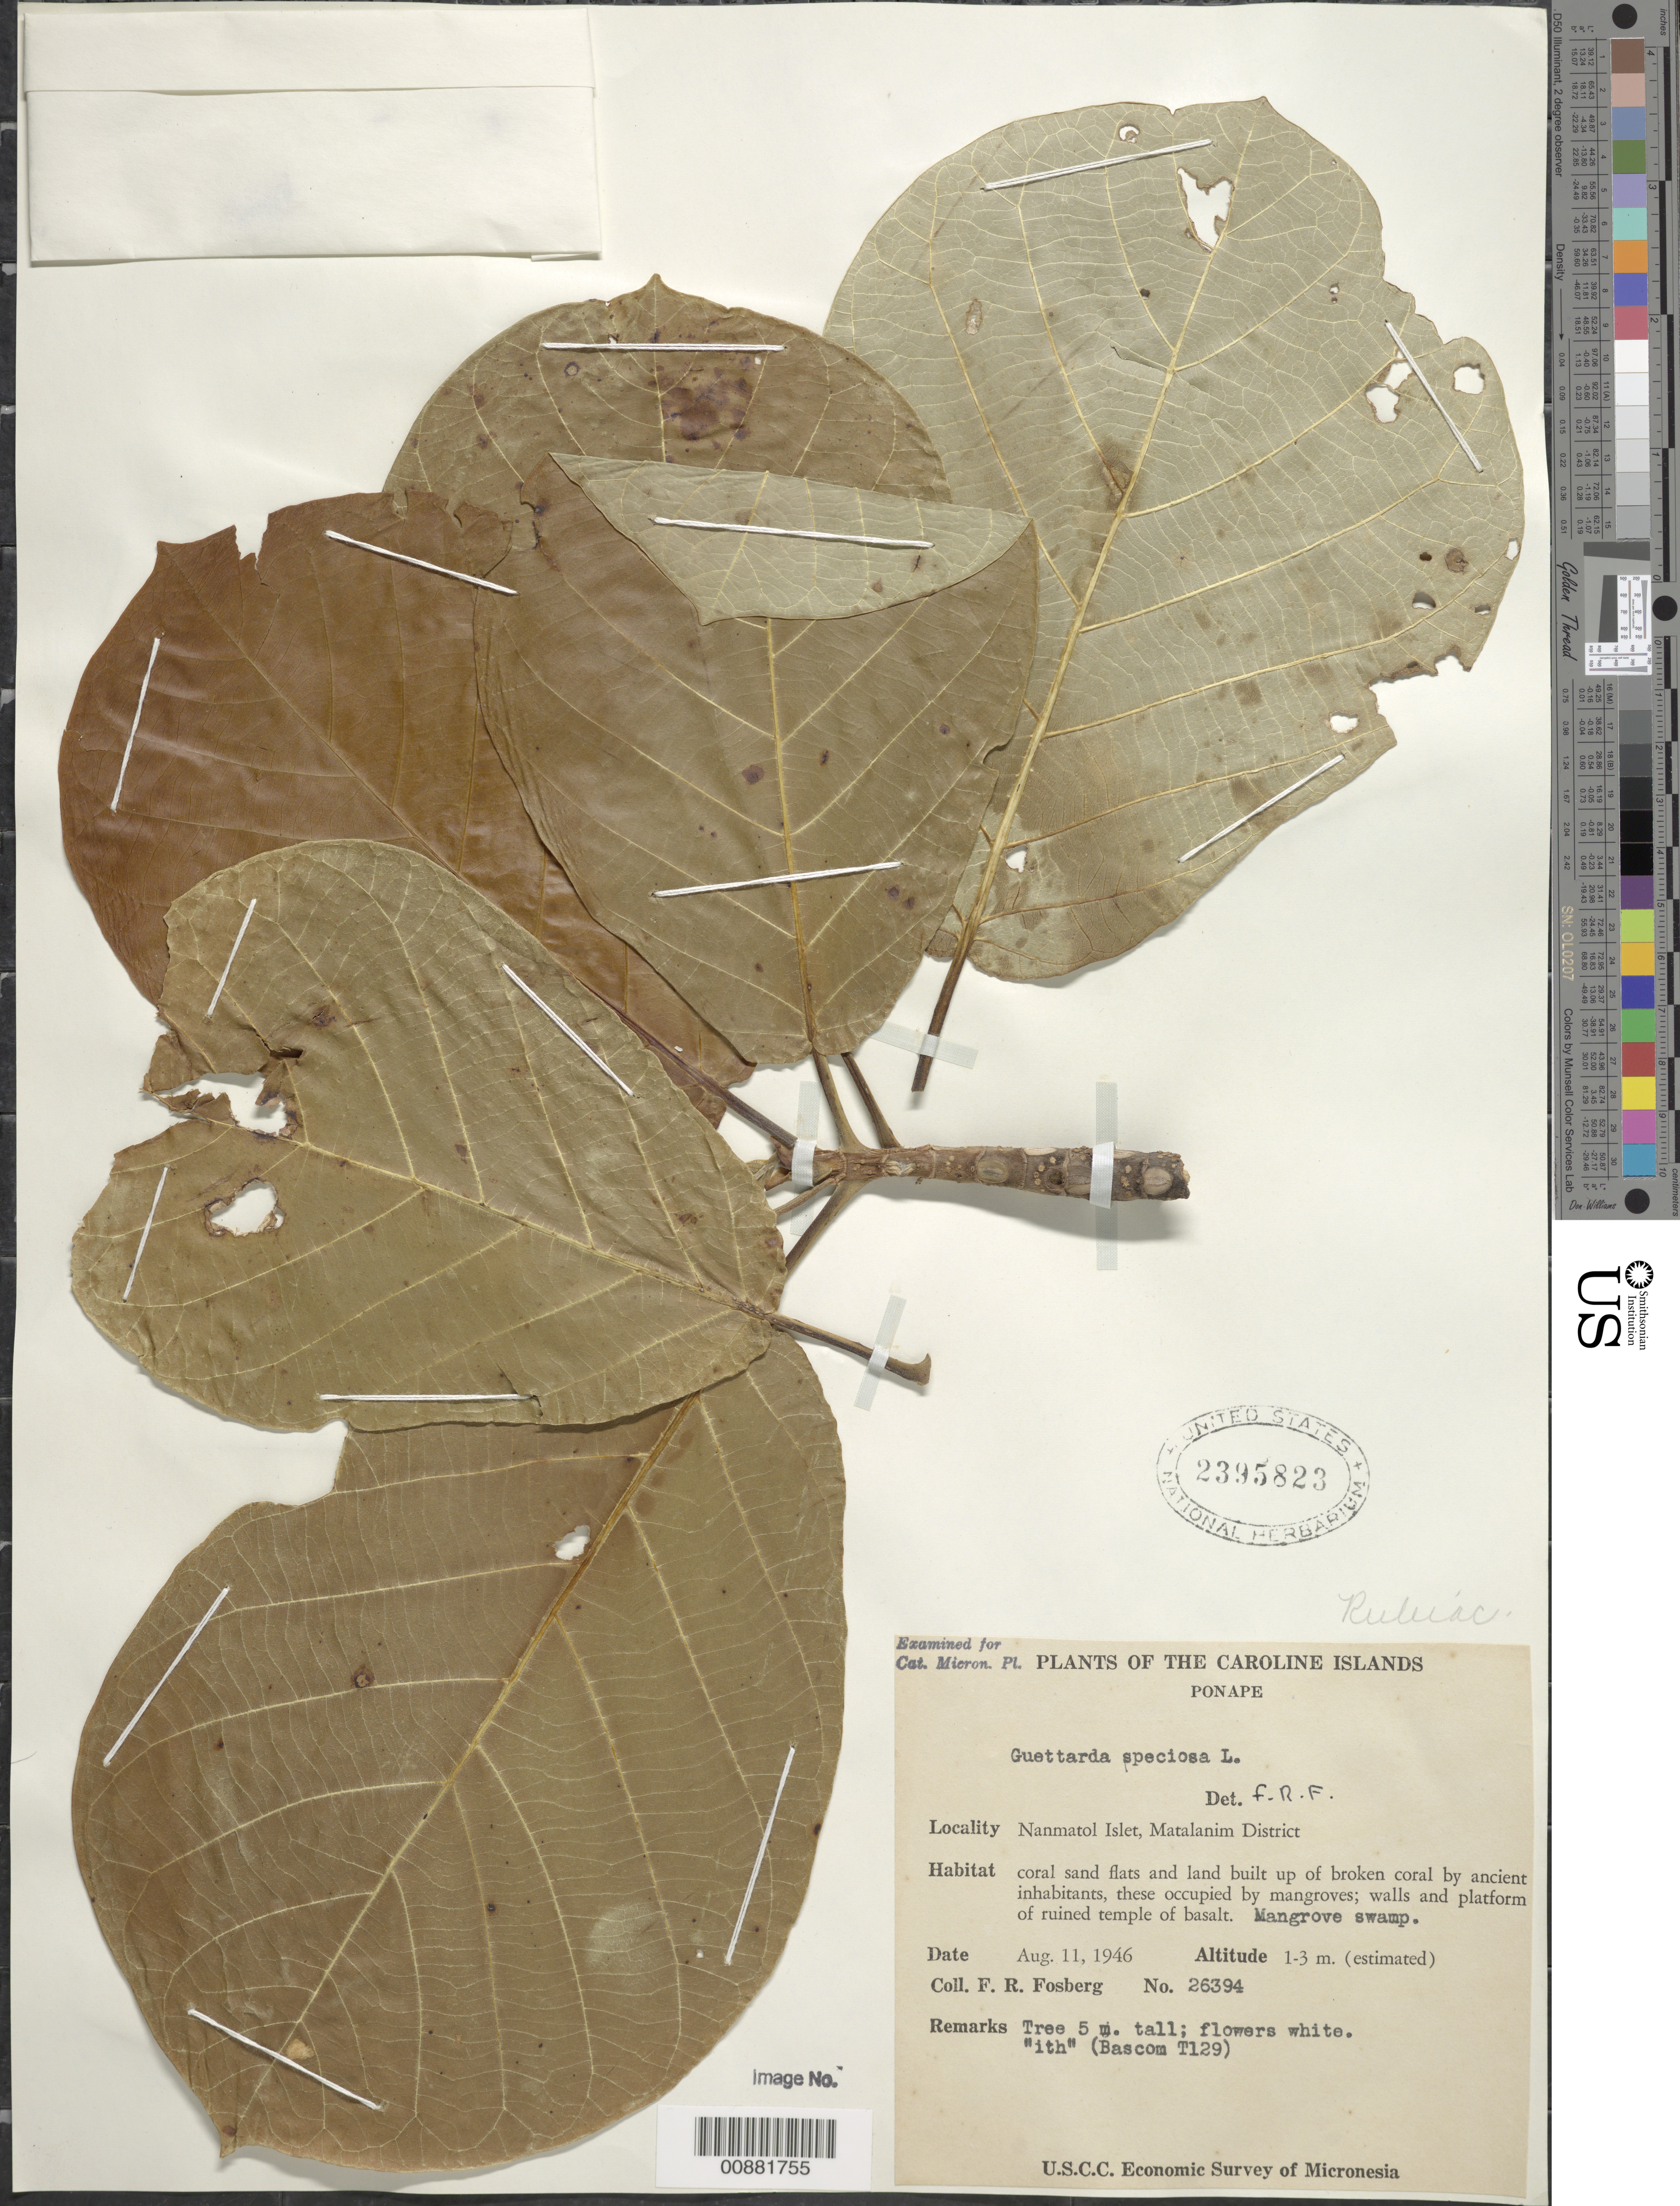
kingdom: Plantae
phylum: Tracheophyta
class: Magnoliopsida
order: Gentianales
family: Rubiaceae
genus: Guettarda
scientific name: Guettarda speciosa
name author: L.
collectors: F. R. Fosberg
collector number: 26394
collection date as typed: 11 Aug 1946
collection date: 1946-08-11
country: Micronesia, Federated States of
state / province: Pohnpei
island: Nanmatol Atoll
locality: Nanmatol Islet, Matalanim District, Ponape I.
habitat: Mangrove swamp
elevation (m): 1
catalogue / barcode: US 2395823